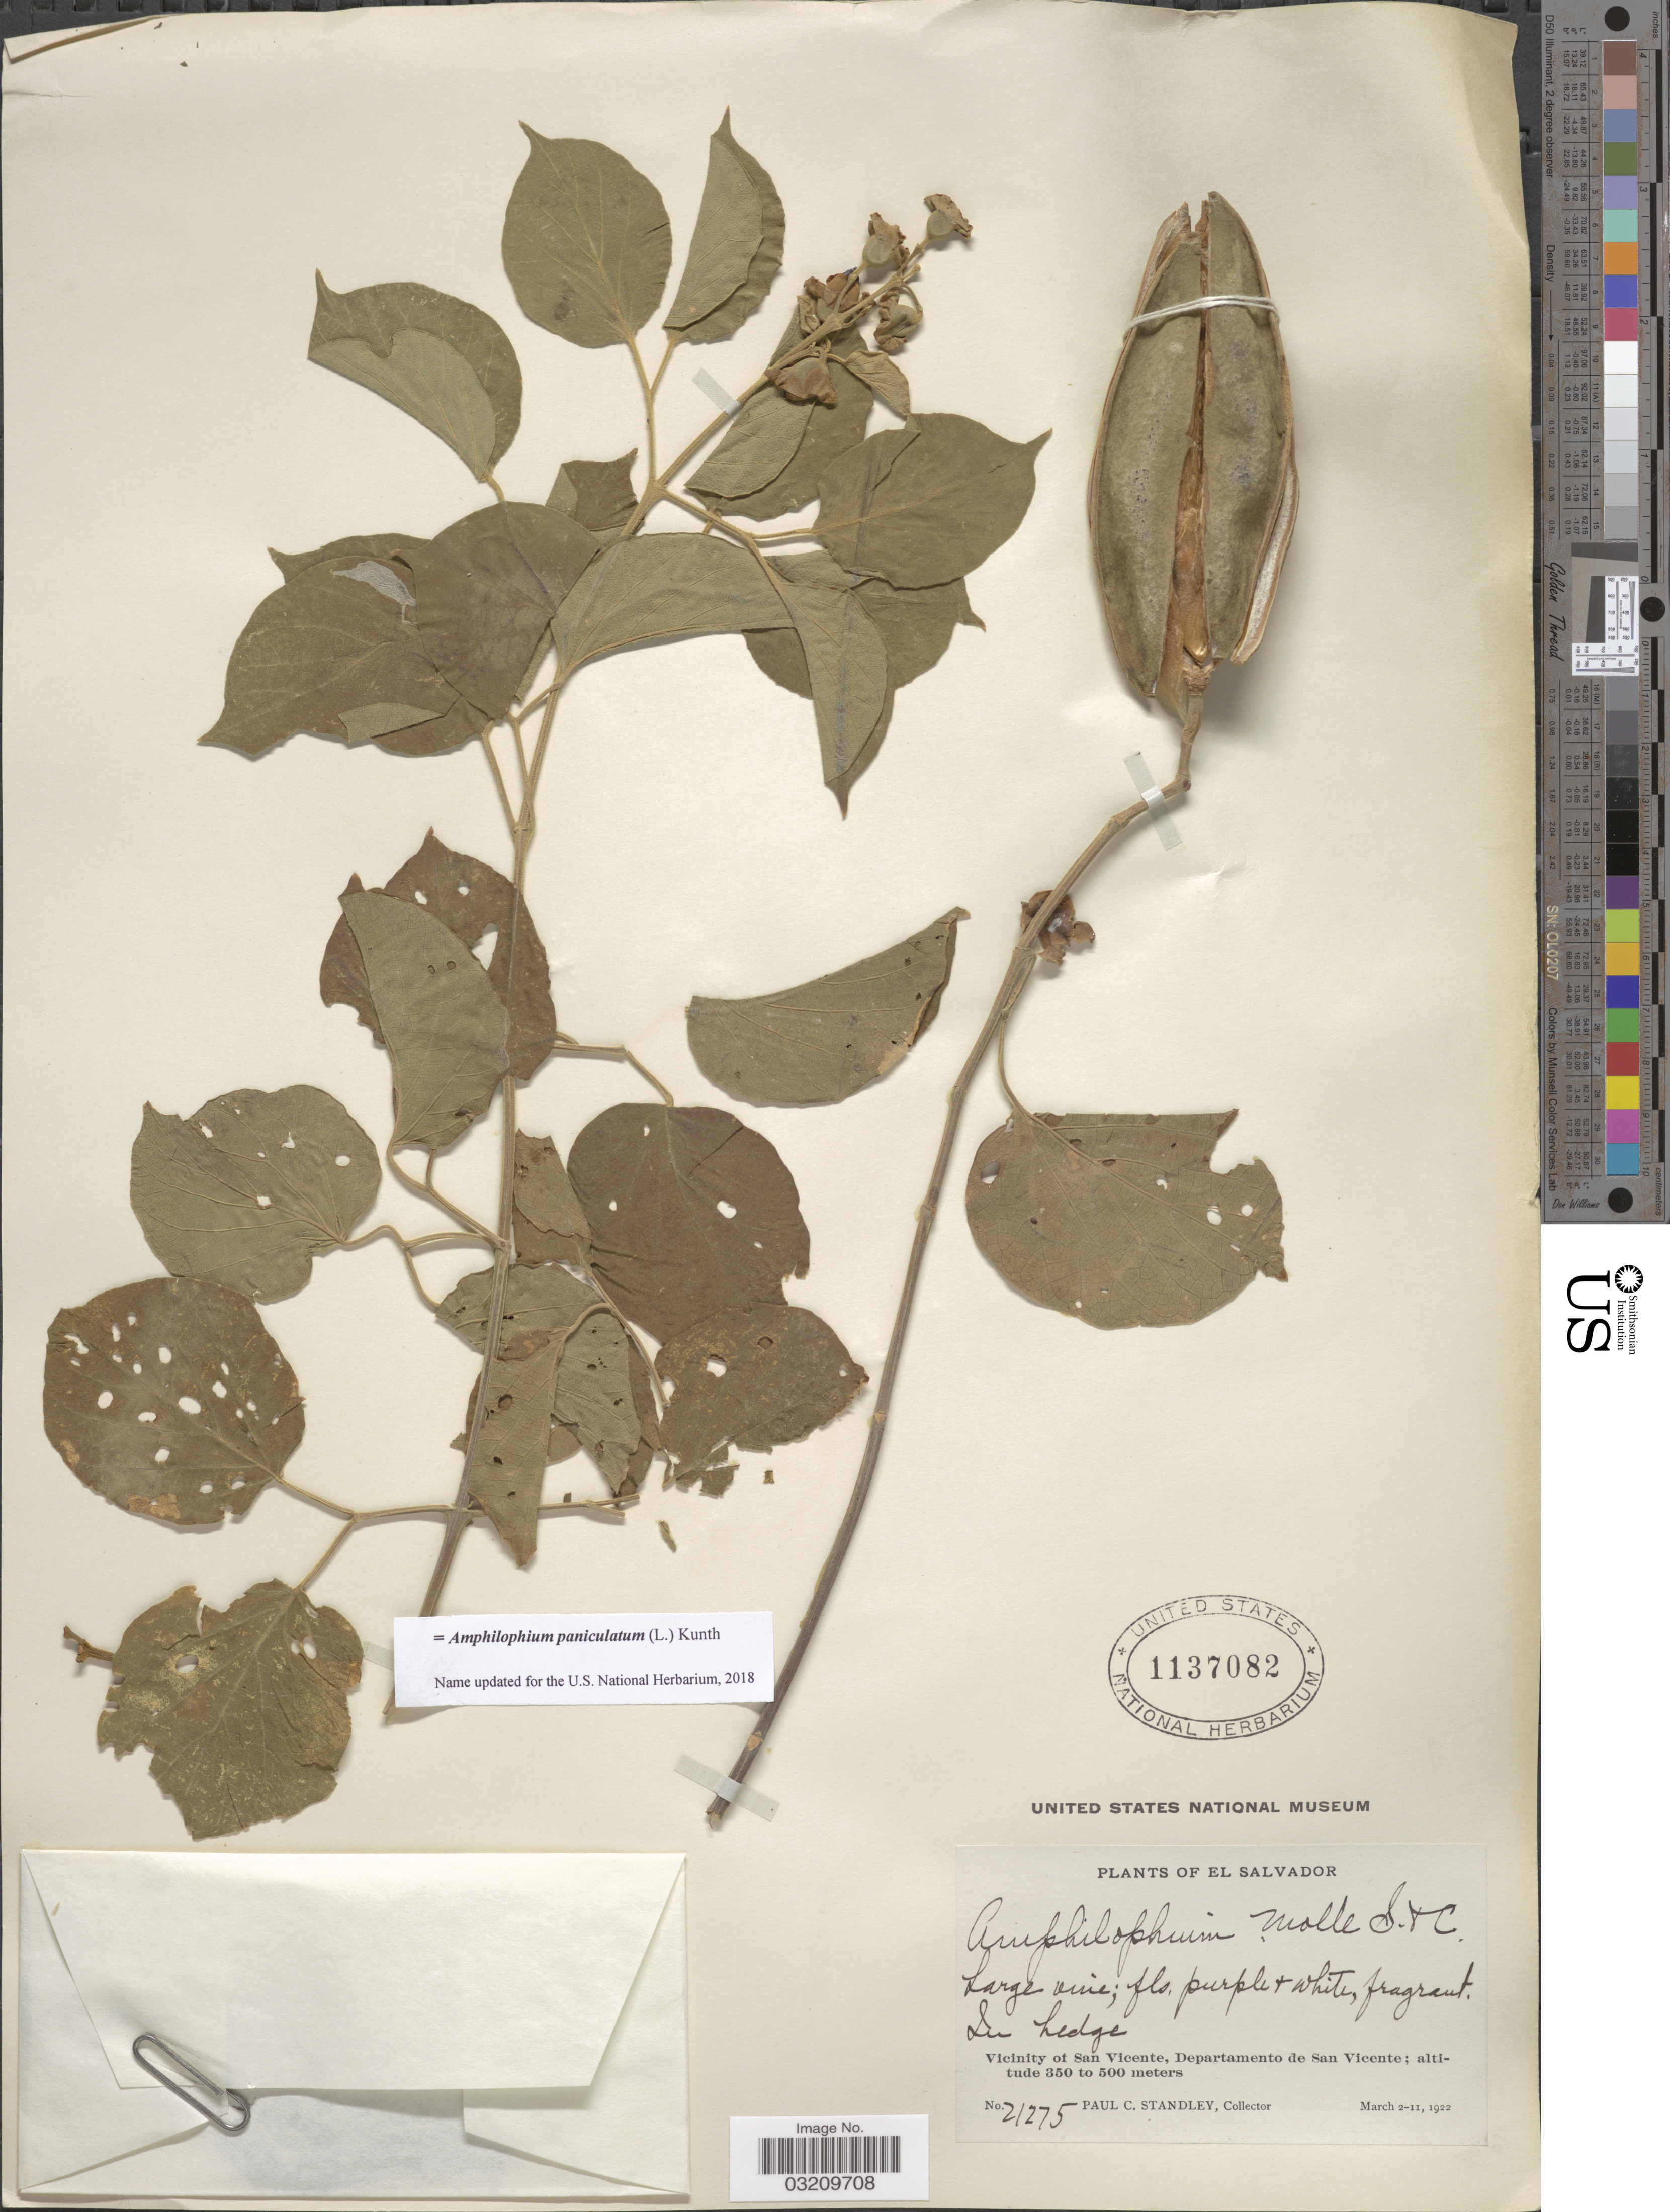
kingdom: Plantae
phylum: Tracheophyta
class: Magnoliopsida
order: Lamiales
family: Bignoniaceae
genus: Amphilophium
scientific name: Amphilophium paniculatum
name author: (L.) Kunth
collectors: P. C. Standley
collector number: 21275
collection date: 1922-03-02/1922-03-11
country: El Salvador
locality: Vicinity of San Vicente, Departamento de San Vicente.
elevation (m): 350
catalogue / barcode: US 1137082